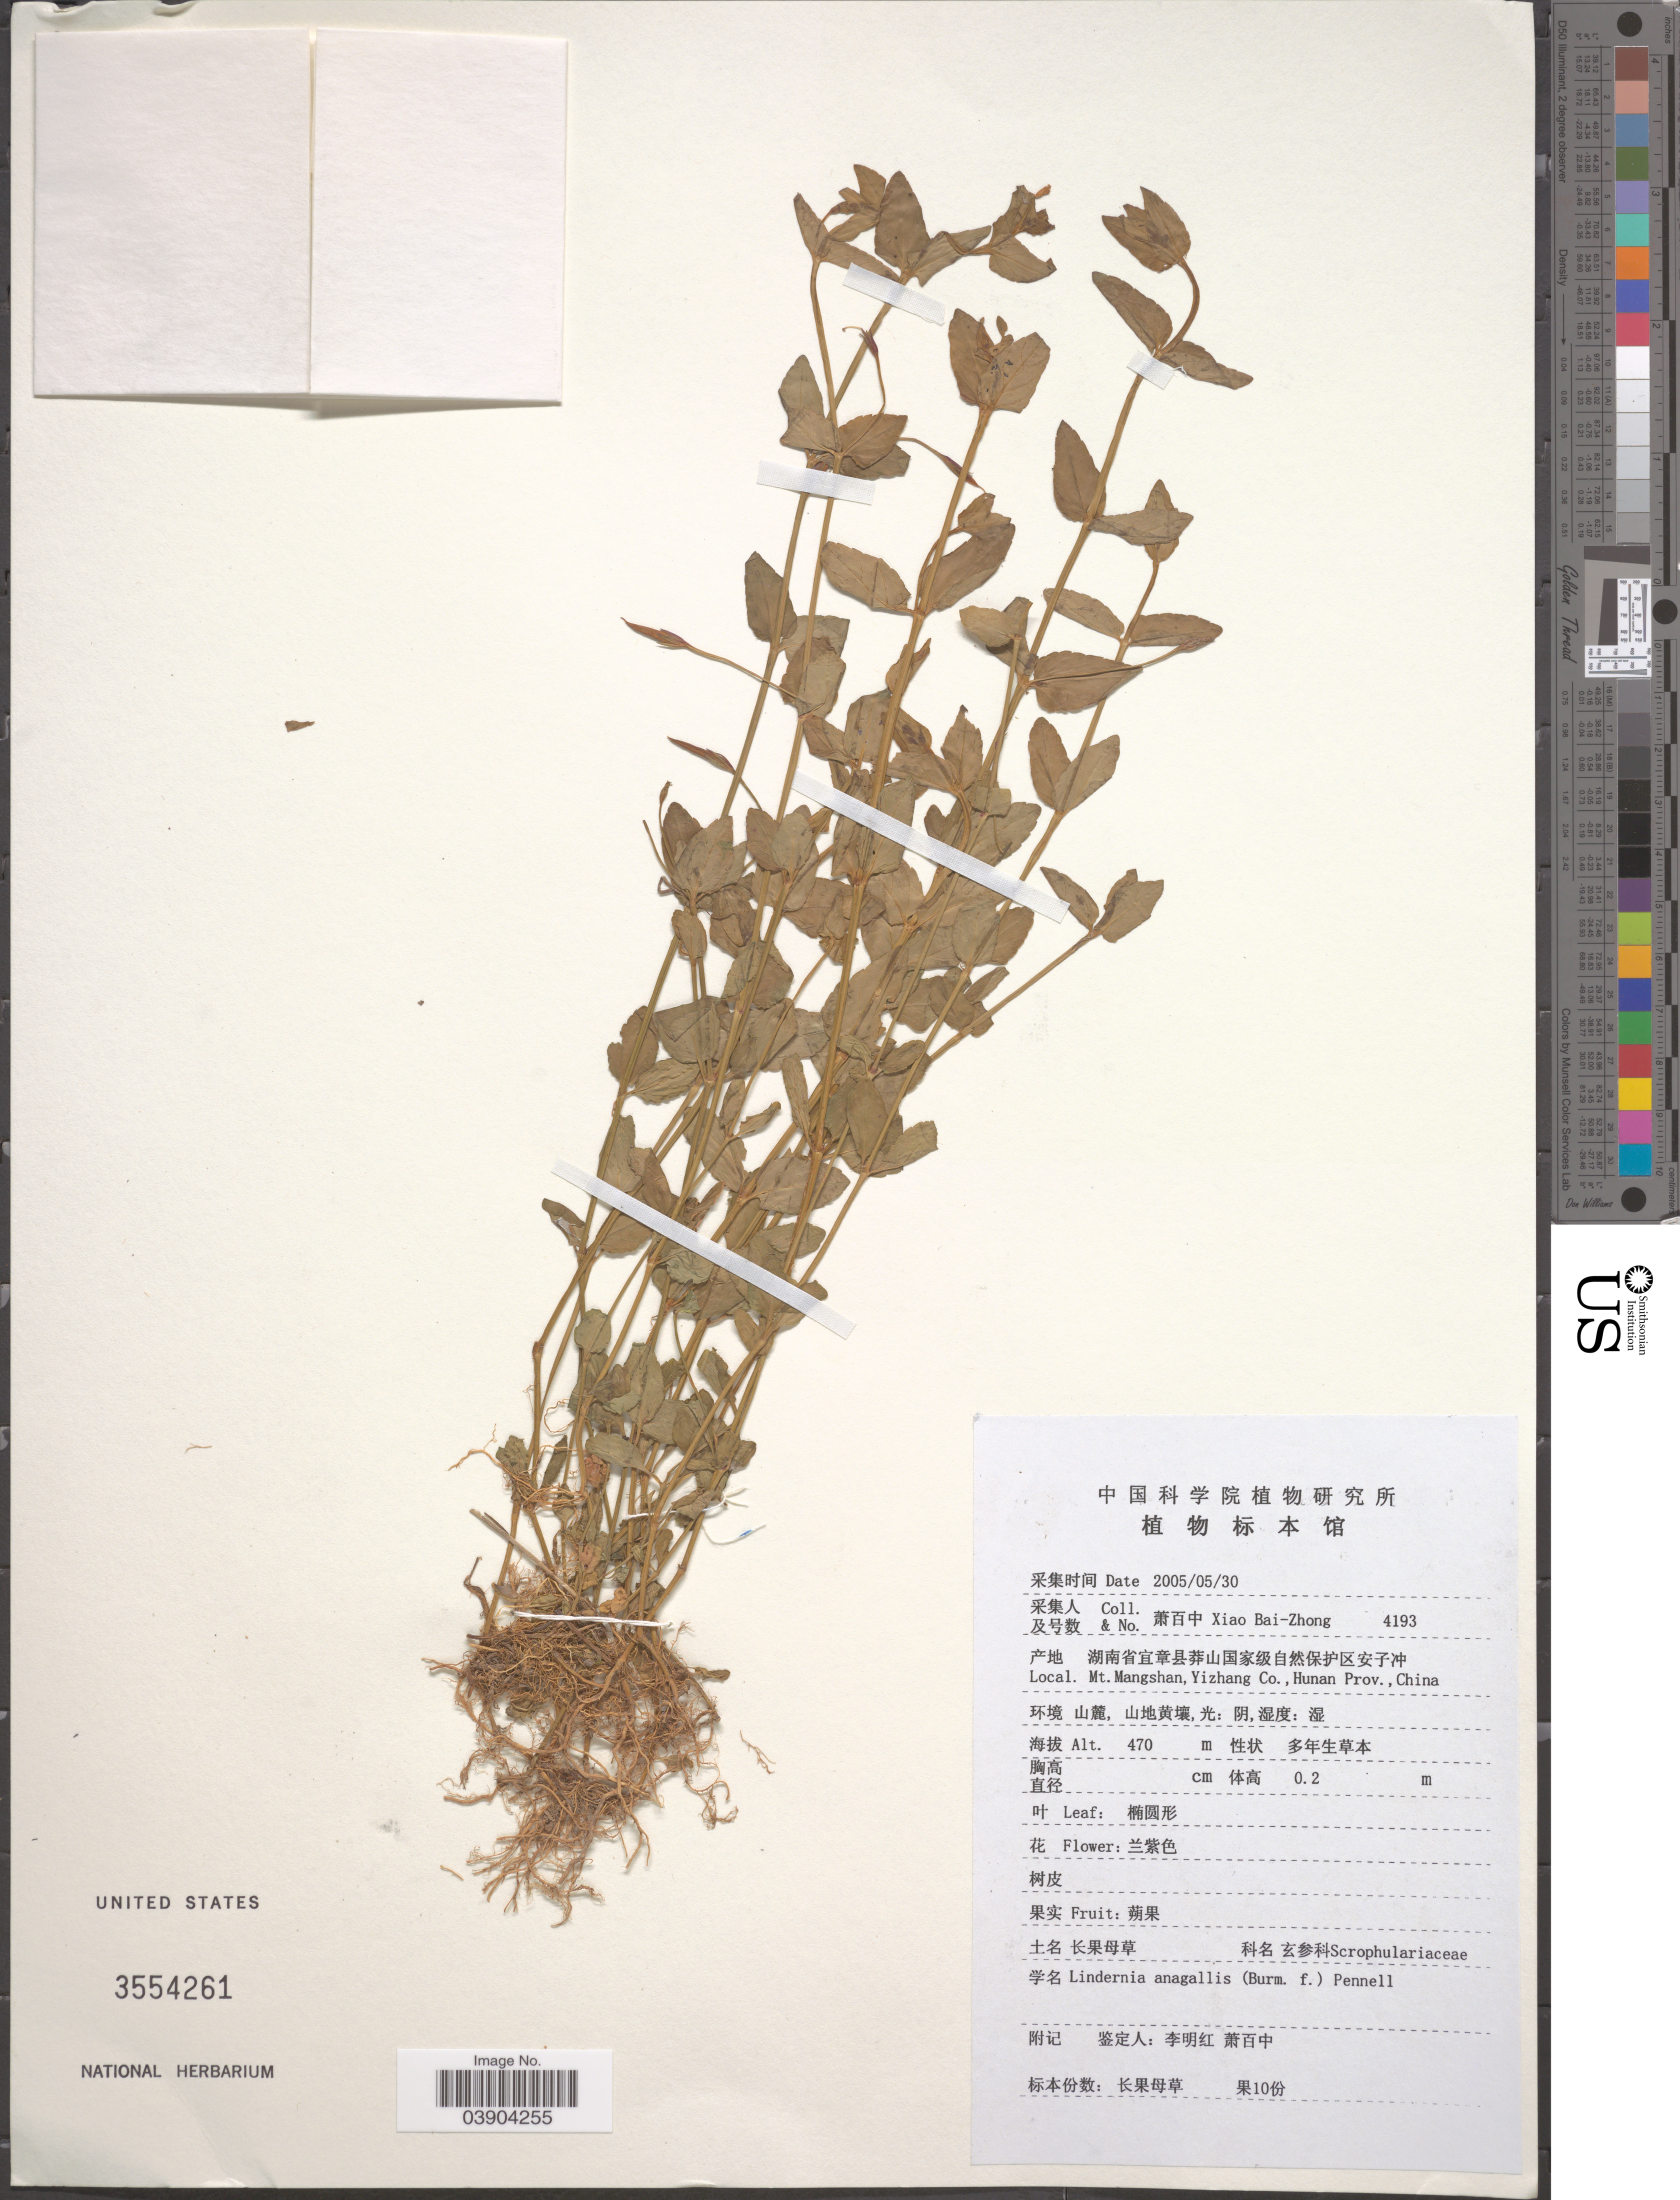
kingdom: Plantae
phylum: Tracheophyta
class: Magnoliopsida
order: Lamiales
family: Linderniaceae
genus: Lindernia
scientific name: Lindernia anagallis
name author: (Burm. f.) Pennell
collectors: B. Z. Xiao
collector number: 4193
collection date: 2005-05-30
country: China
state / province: Hunan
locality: Mt. Mangshan, Yizhang Co.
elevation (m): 470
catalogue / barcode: US 3554261